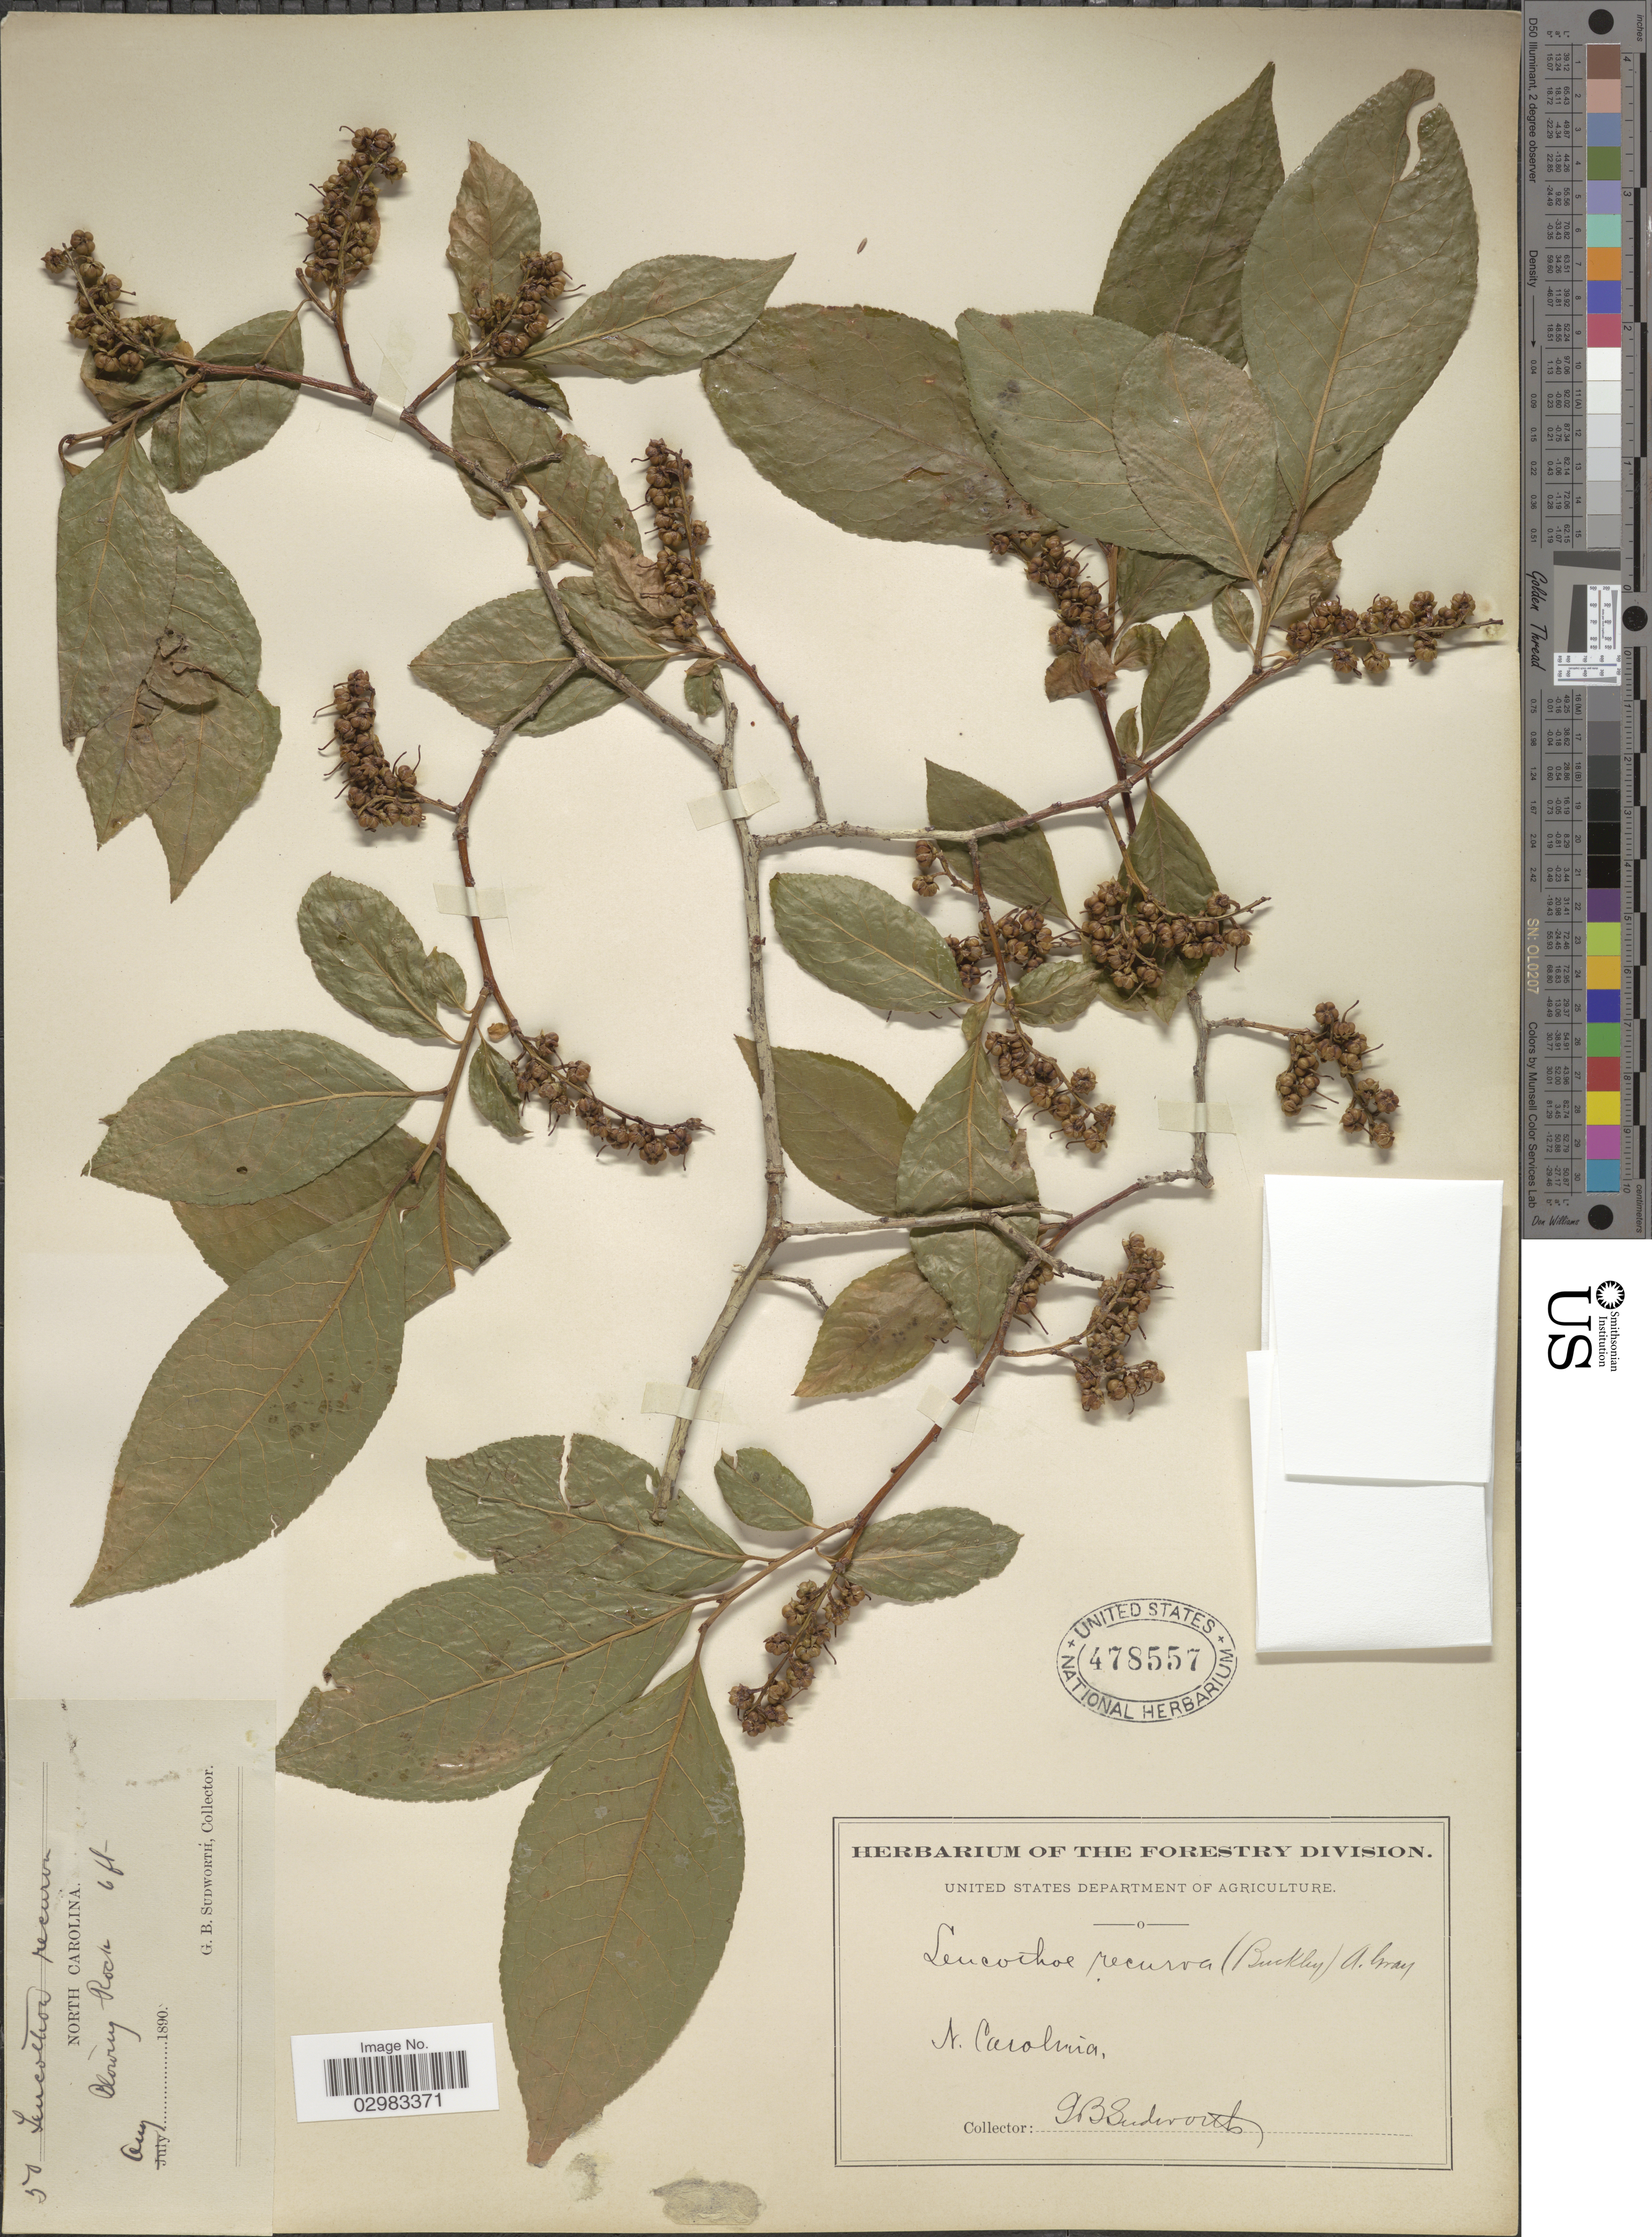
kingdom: Plantae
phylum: Tracheophyta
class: Magnoliopsida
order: Ericales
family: Ericaceae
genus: Leucothoe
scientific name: Leucothoë recurva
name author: (Buckley) A. Gray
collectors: G. B. Sudworth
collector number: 50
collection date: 1890-08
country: United States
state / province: North Carolina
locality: Blowing Rock.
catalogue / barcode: US 478557